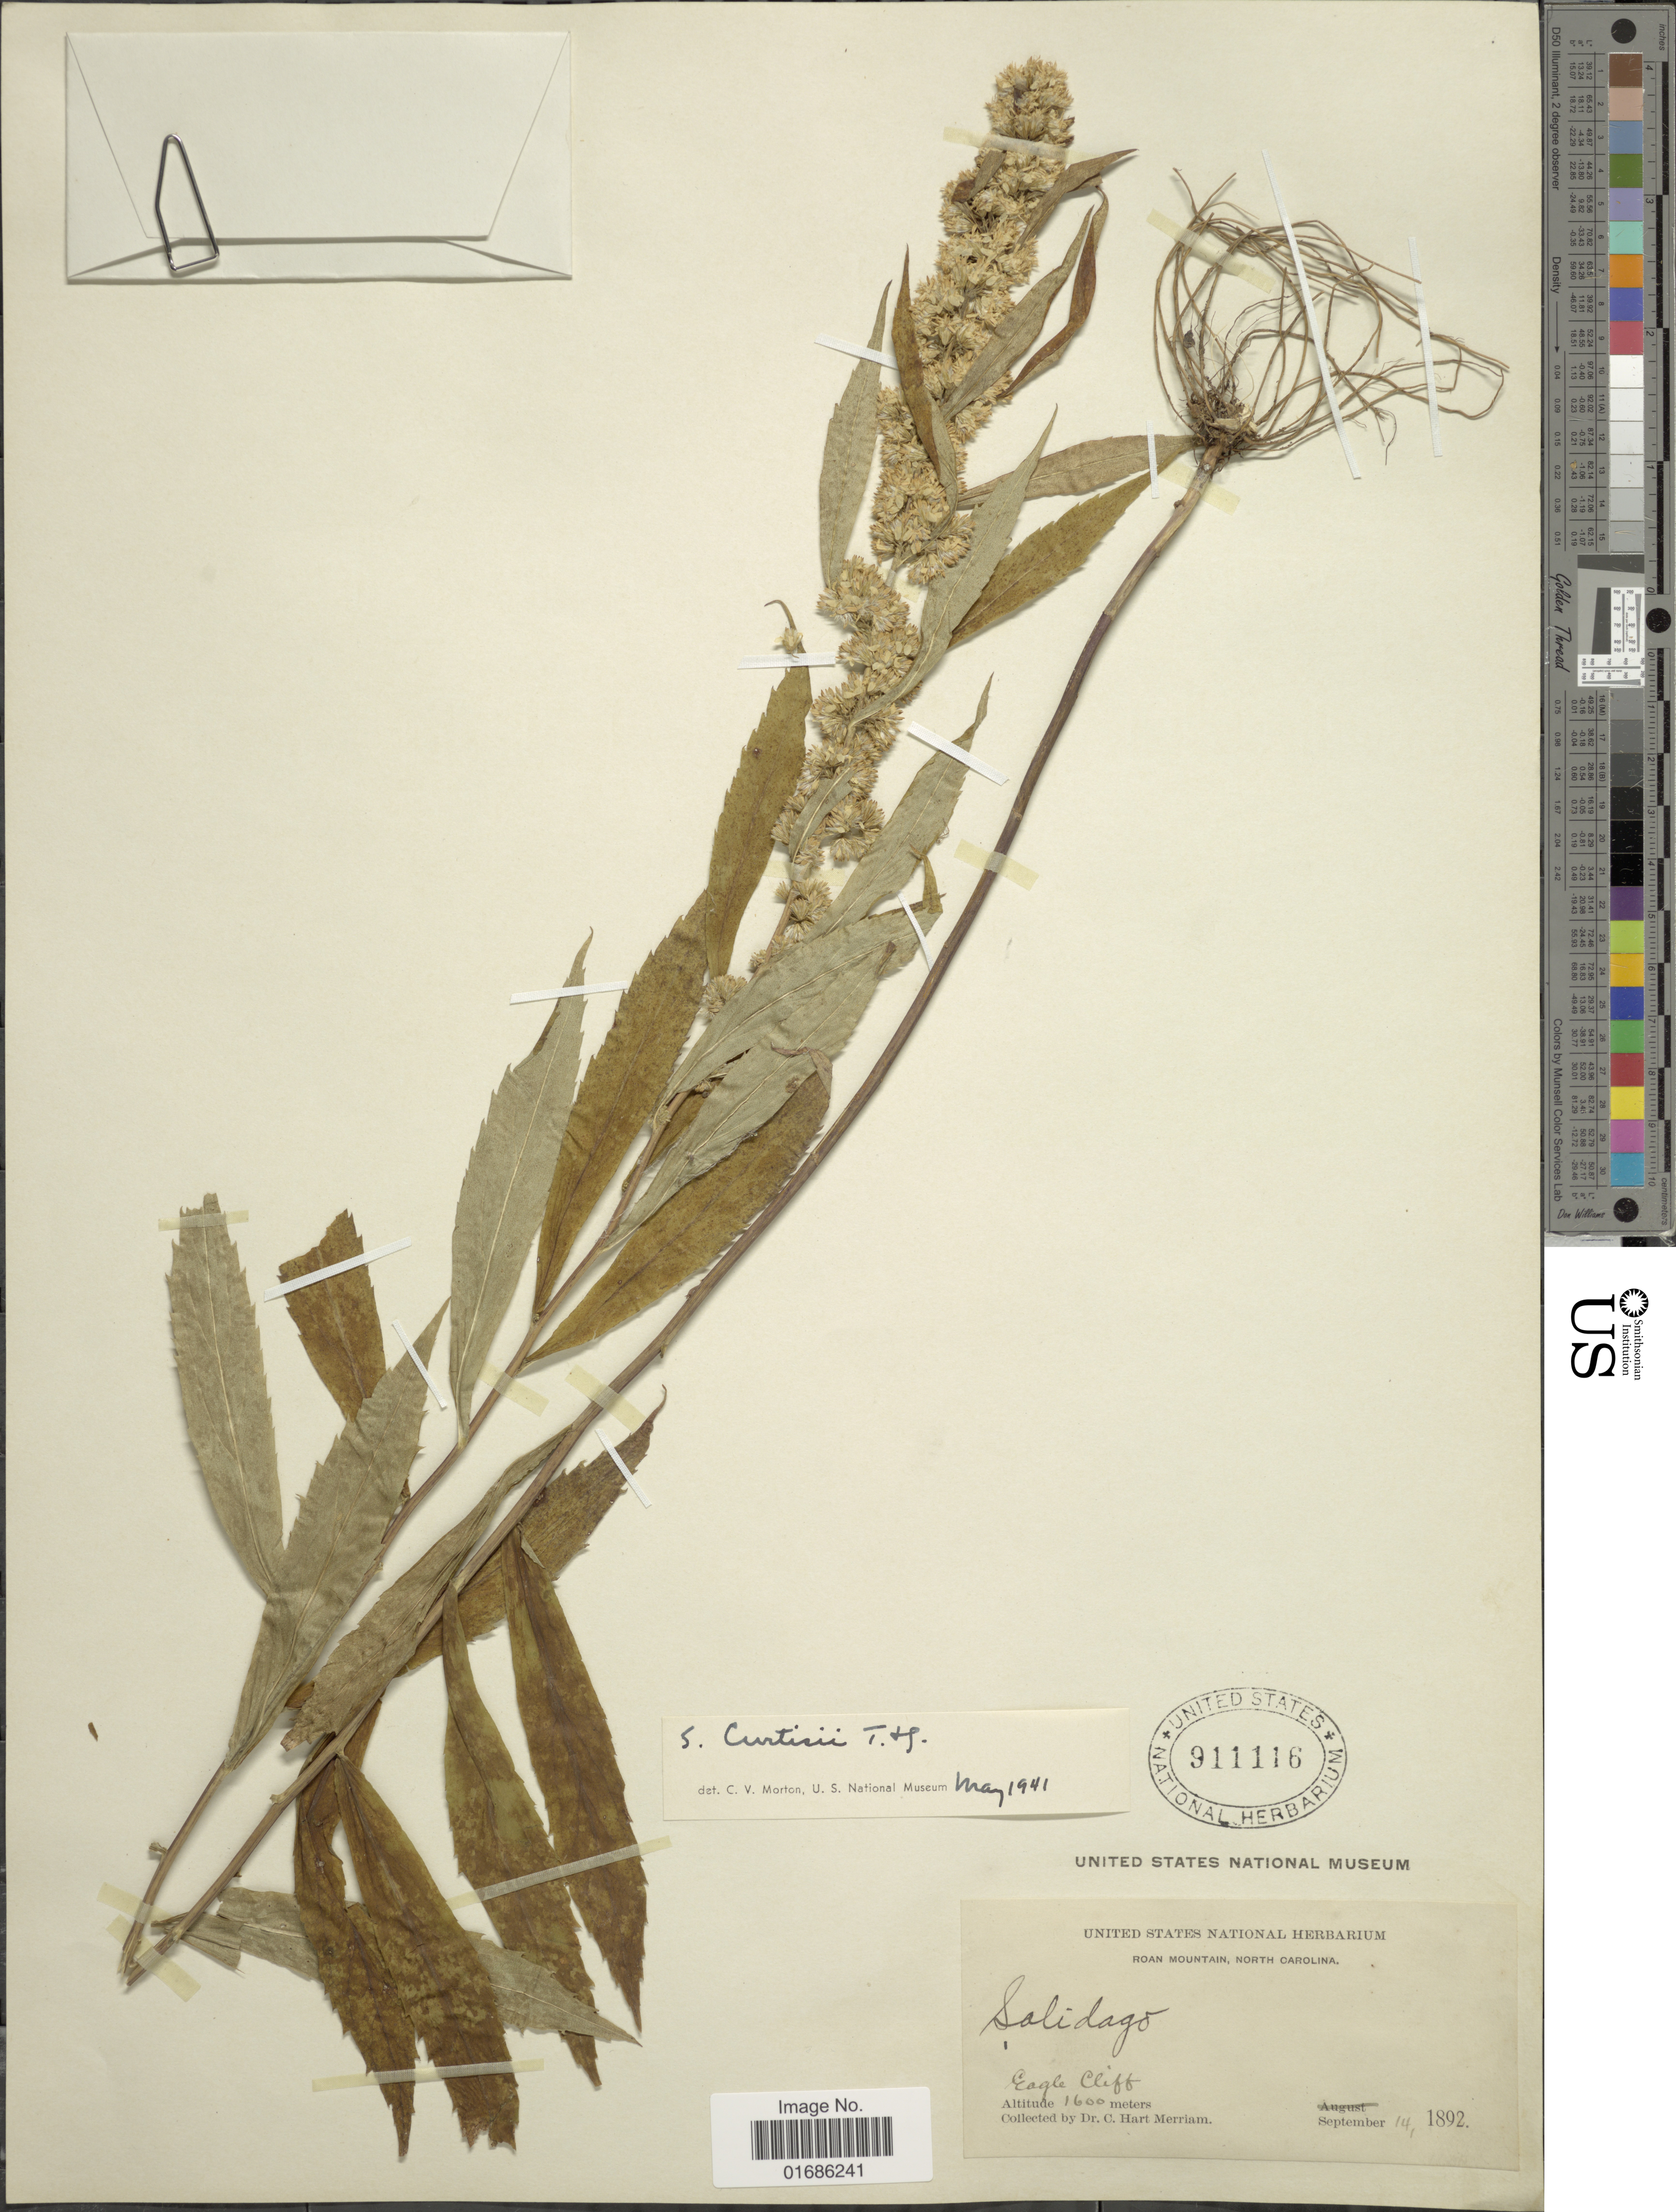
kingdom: Plantae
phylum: Tracheophyta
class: Magnoliopsida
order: Asterales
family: Asteraceae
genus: Solidago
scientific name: Solidago curtisii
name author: Torr. & A. Gray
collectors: C. Merriam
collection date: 1892-09-14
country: United States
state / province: North Carolina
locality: Roan Mountain, Eagle Cliff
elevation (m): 1600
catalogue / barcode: US 911116